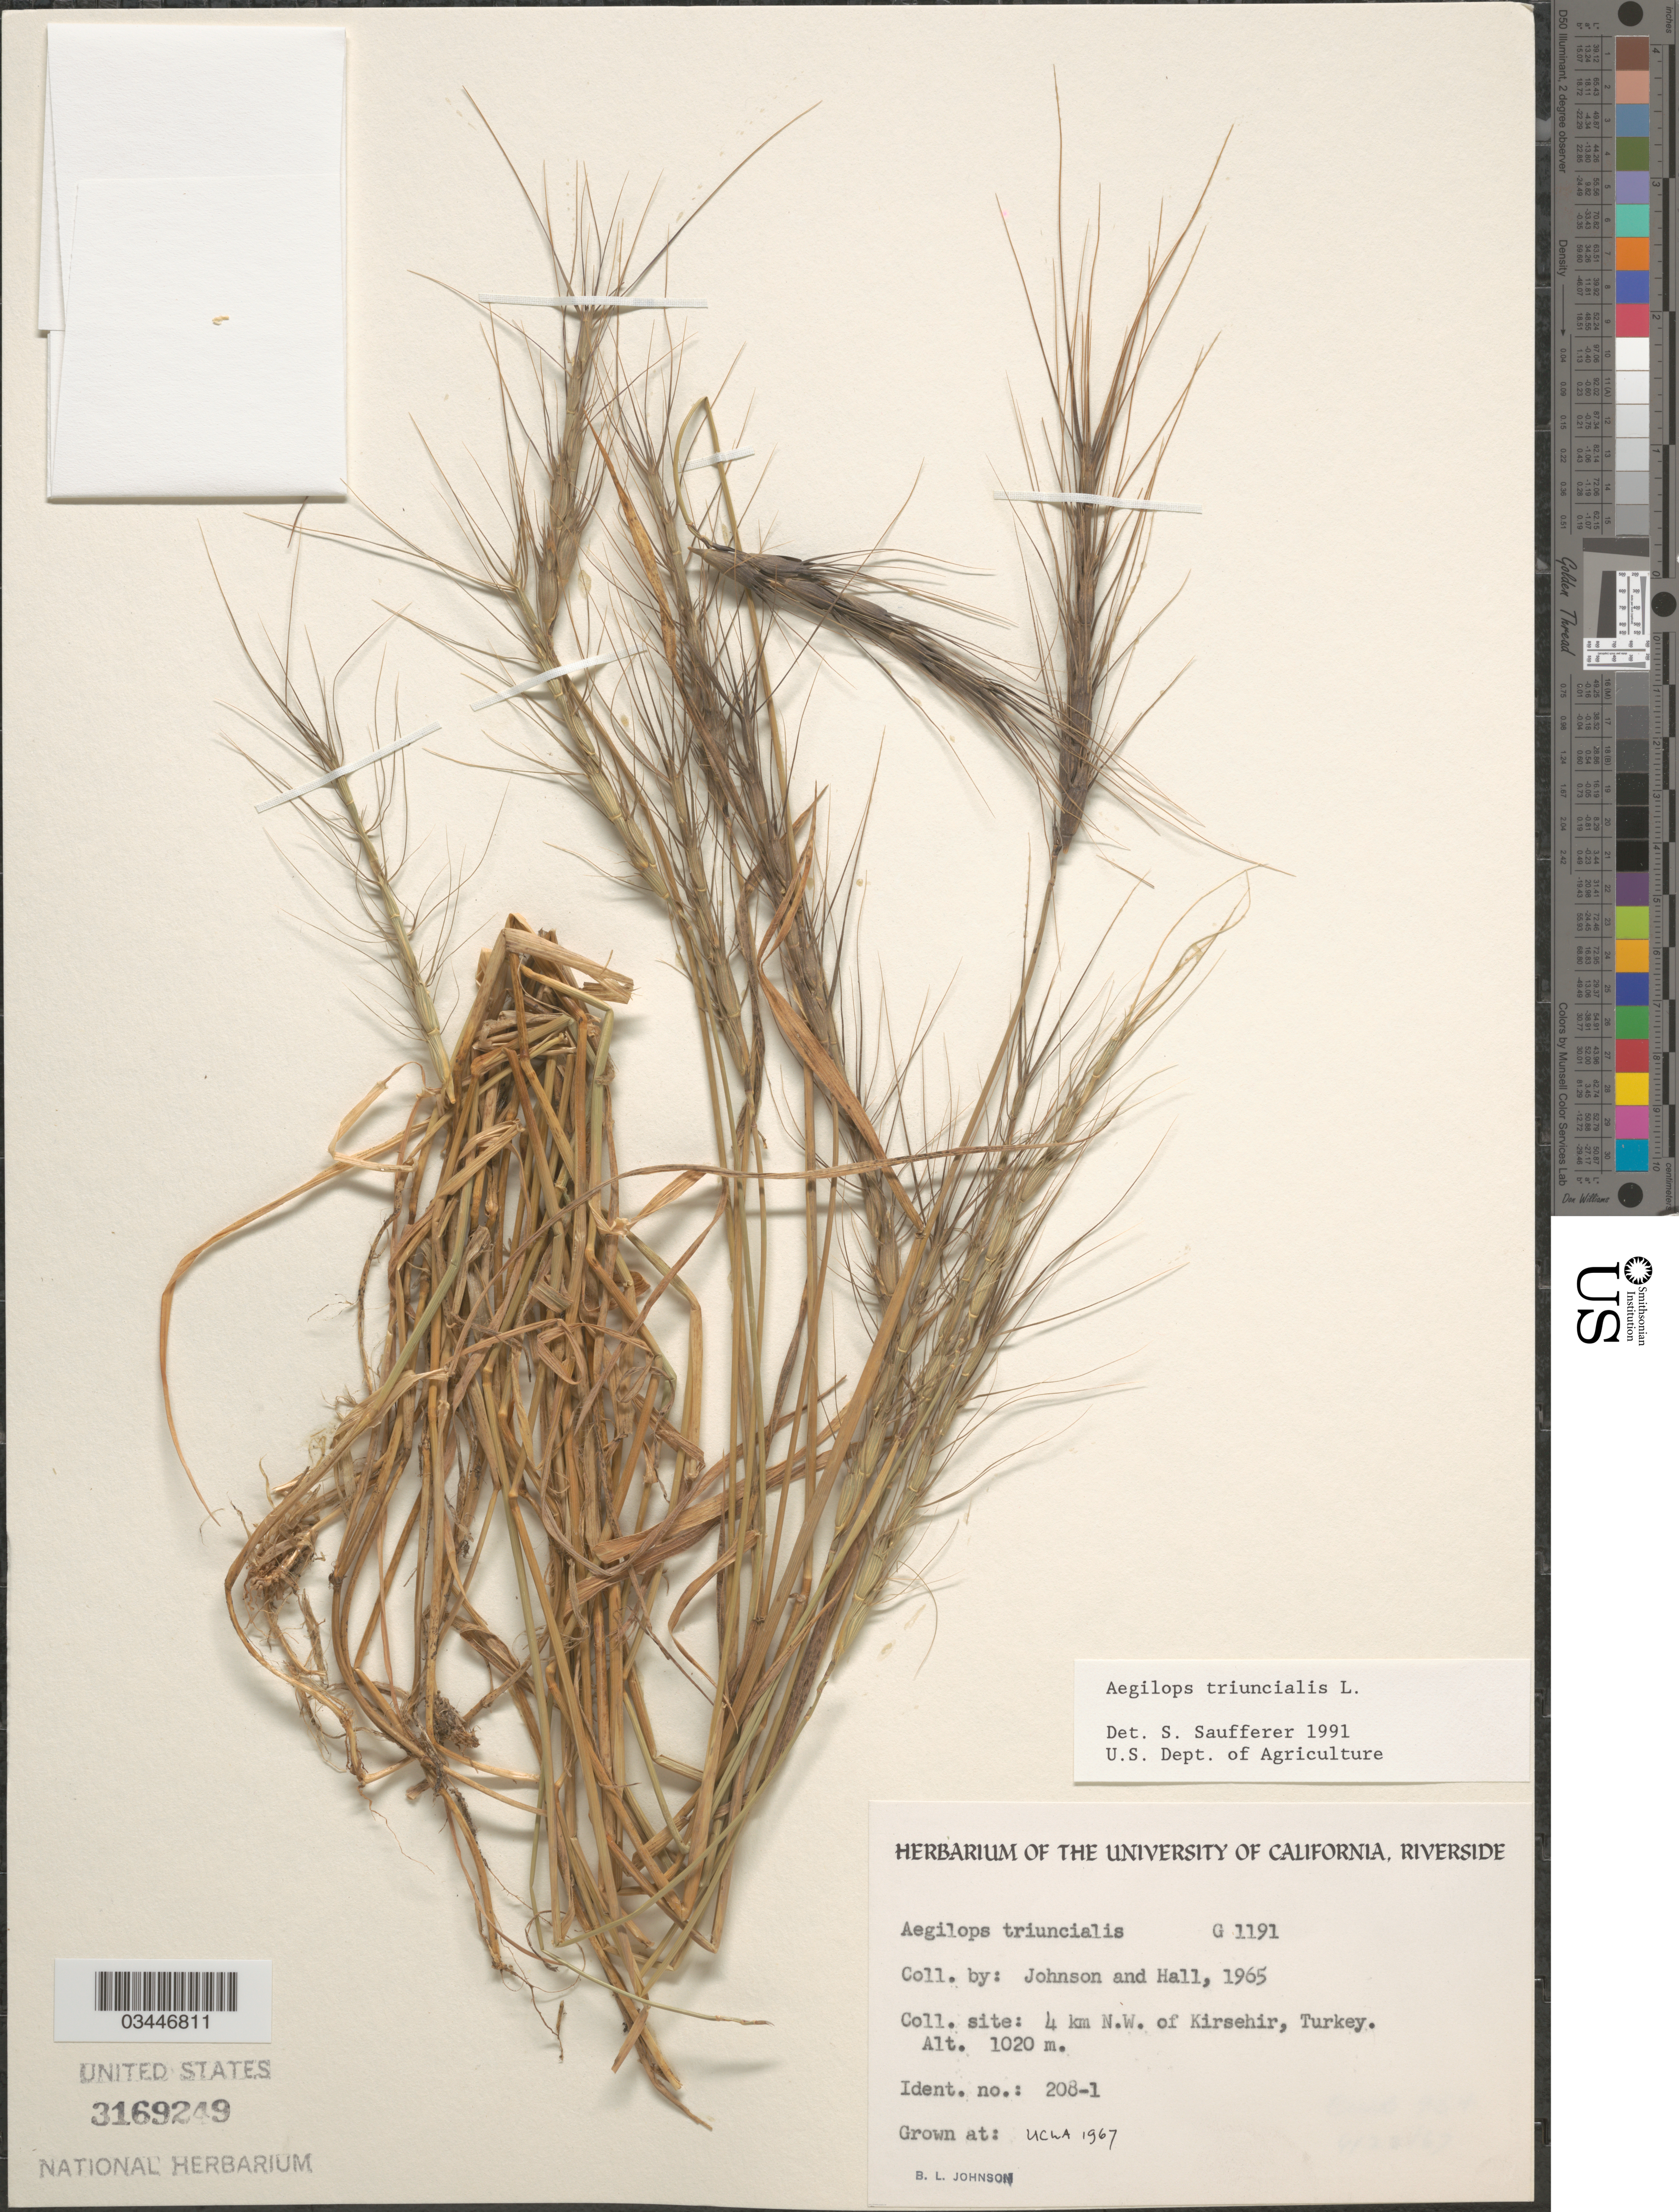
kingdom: Plantae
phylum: Tracheophyta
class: Liliopsida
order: Poales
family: Poaceae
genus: Aegilops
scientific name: Aegilops triuncialis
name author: L.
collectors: B. Johnson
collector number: G1191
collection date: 1967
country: United States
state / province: California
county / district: Los Angeles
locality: UCLA.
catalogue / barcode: US 3169249